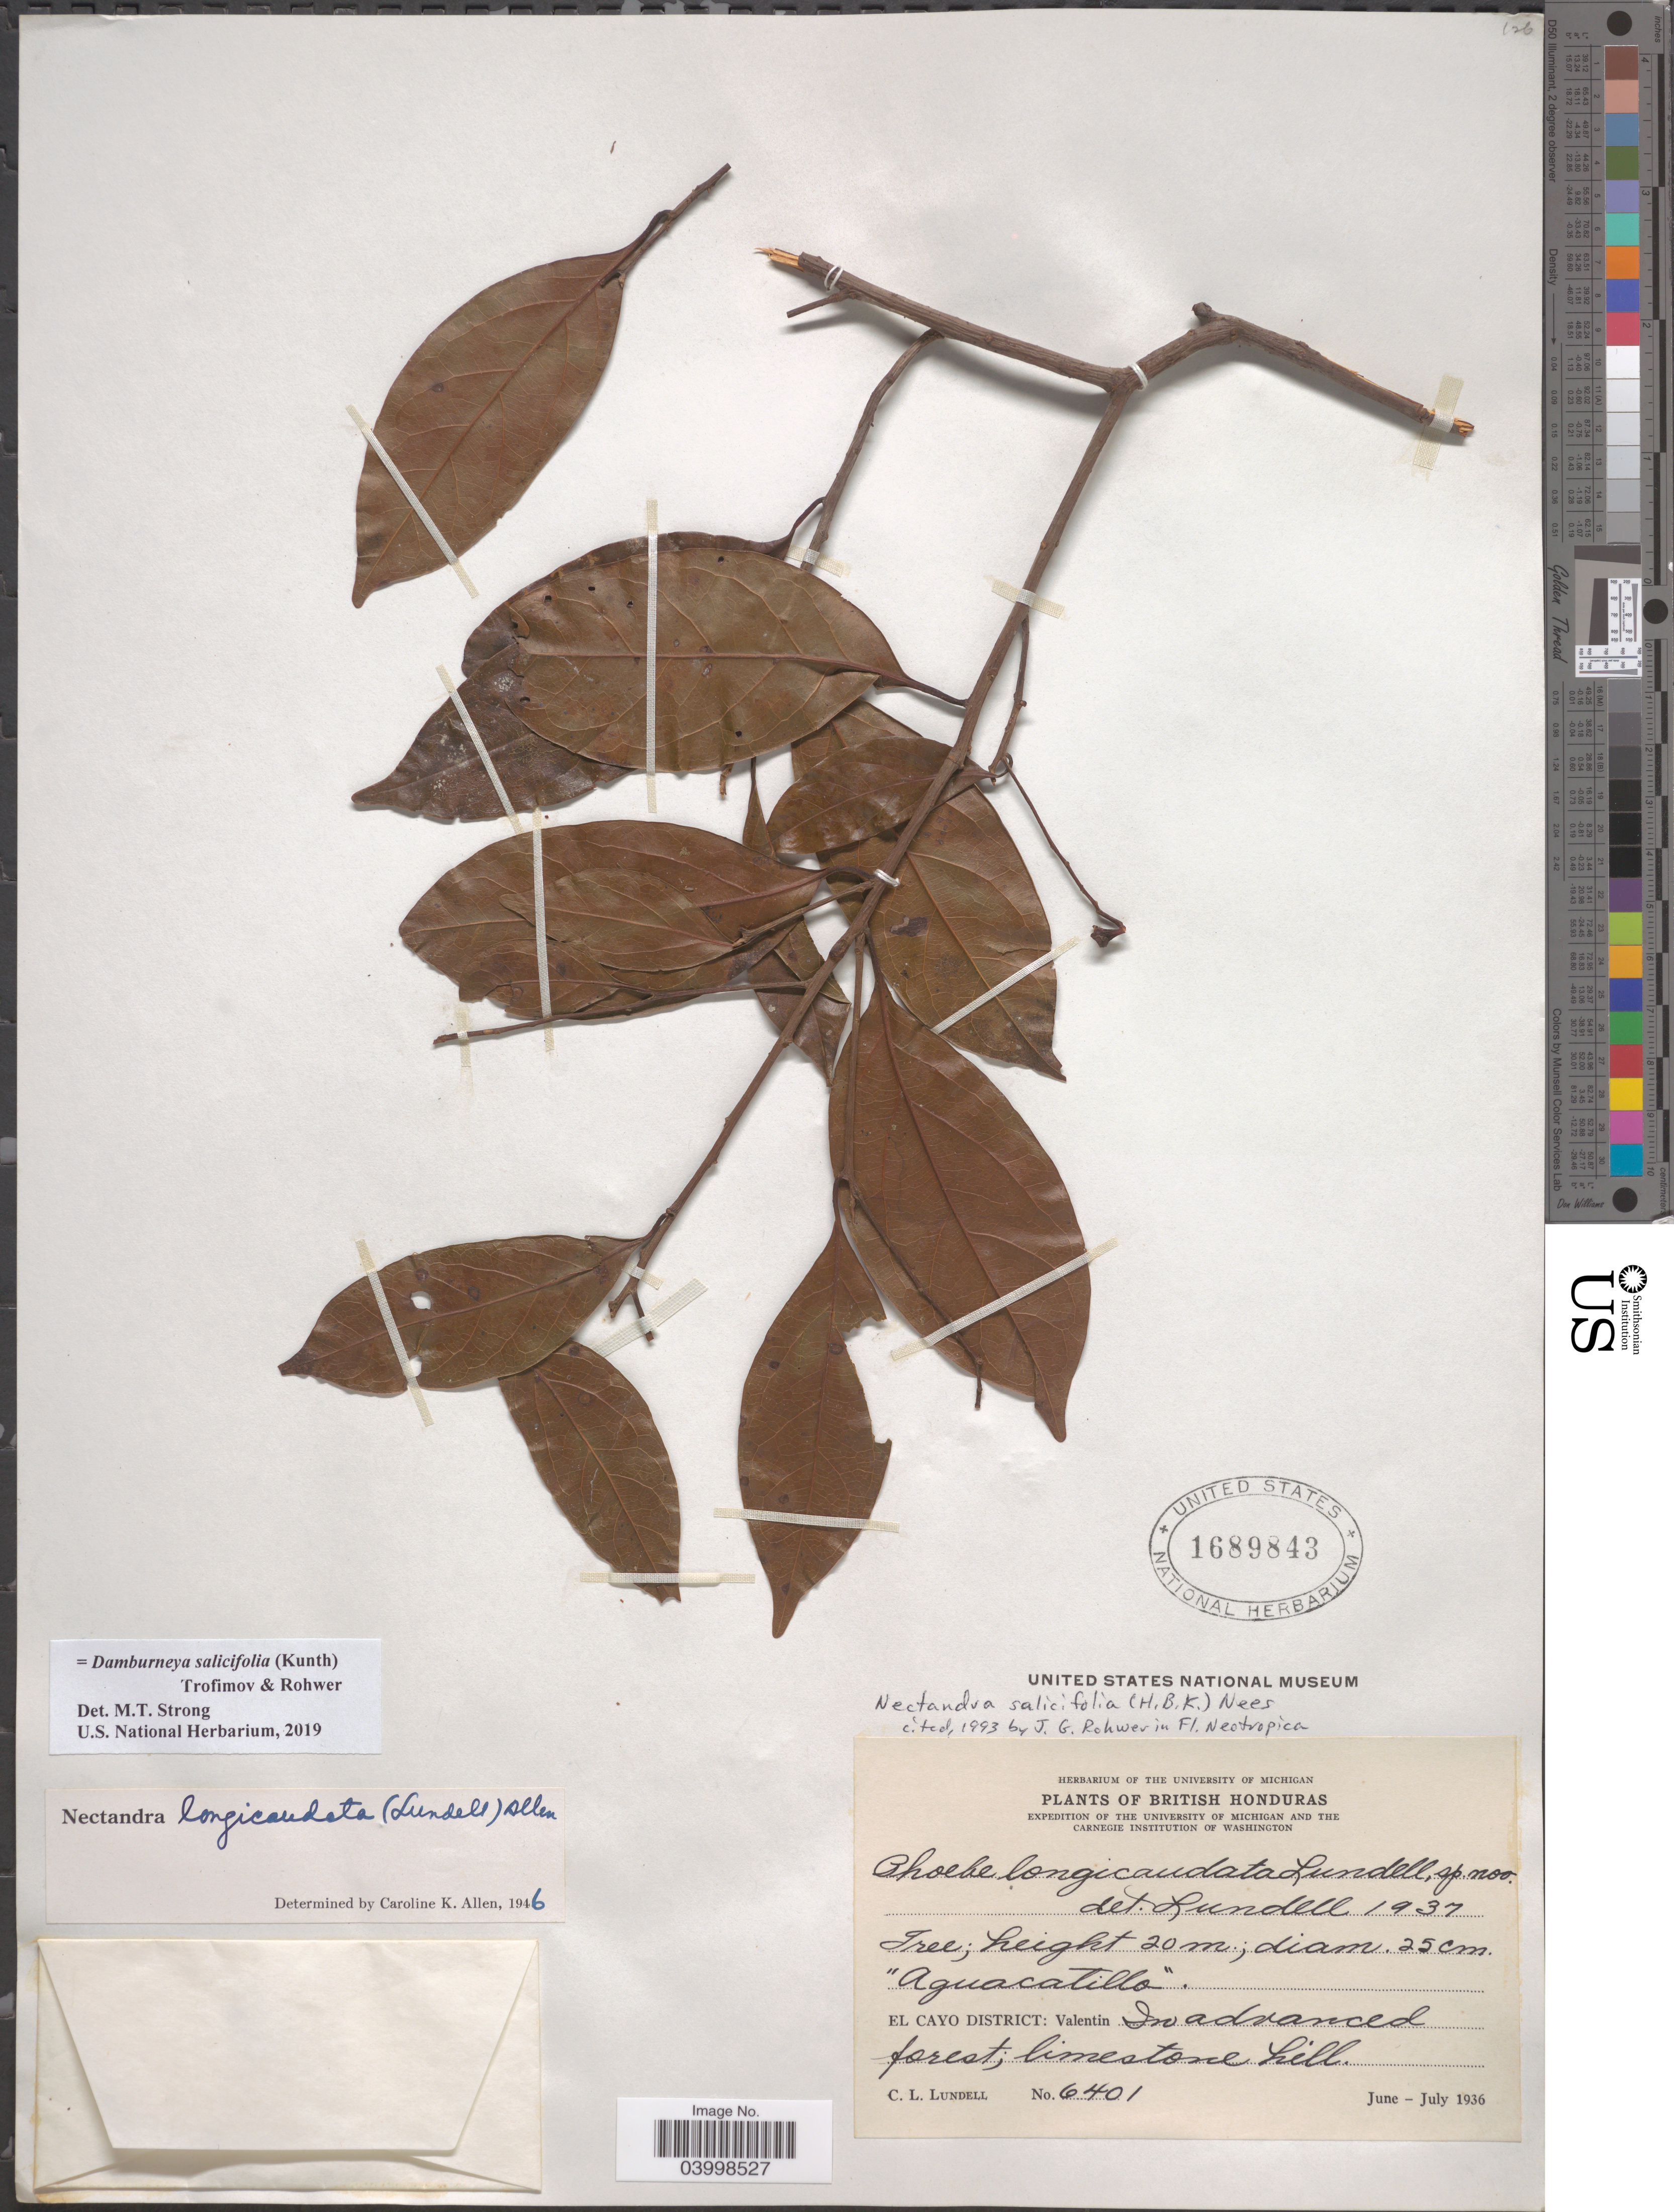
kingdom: Plantae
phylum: Tracheophyta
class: Magnoliopsida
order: Laurales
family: Lauraceae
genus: Damburneya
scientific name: Damburneya salicifolia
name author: (Kunth) Trofimov & Rohwer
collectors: C. L. Lundell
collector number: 6401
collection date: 1936-06/1936-07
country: Belize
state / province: Cayo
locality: British Honduras. El Cayo District: Valentin.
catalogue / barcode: US 1689843